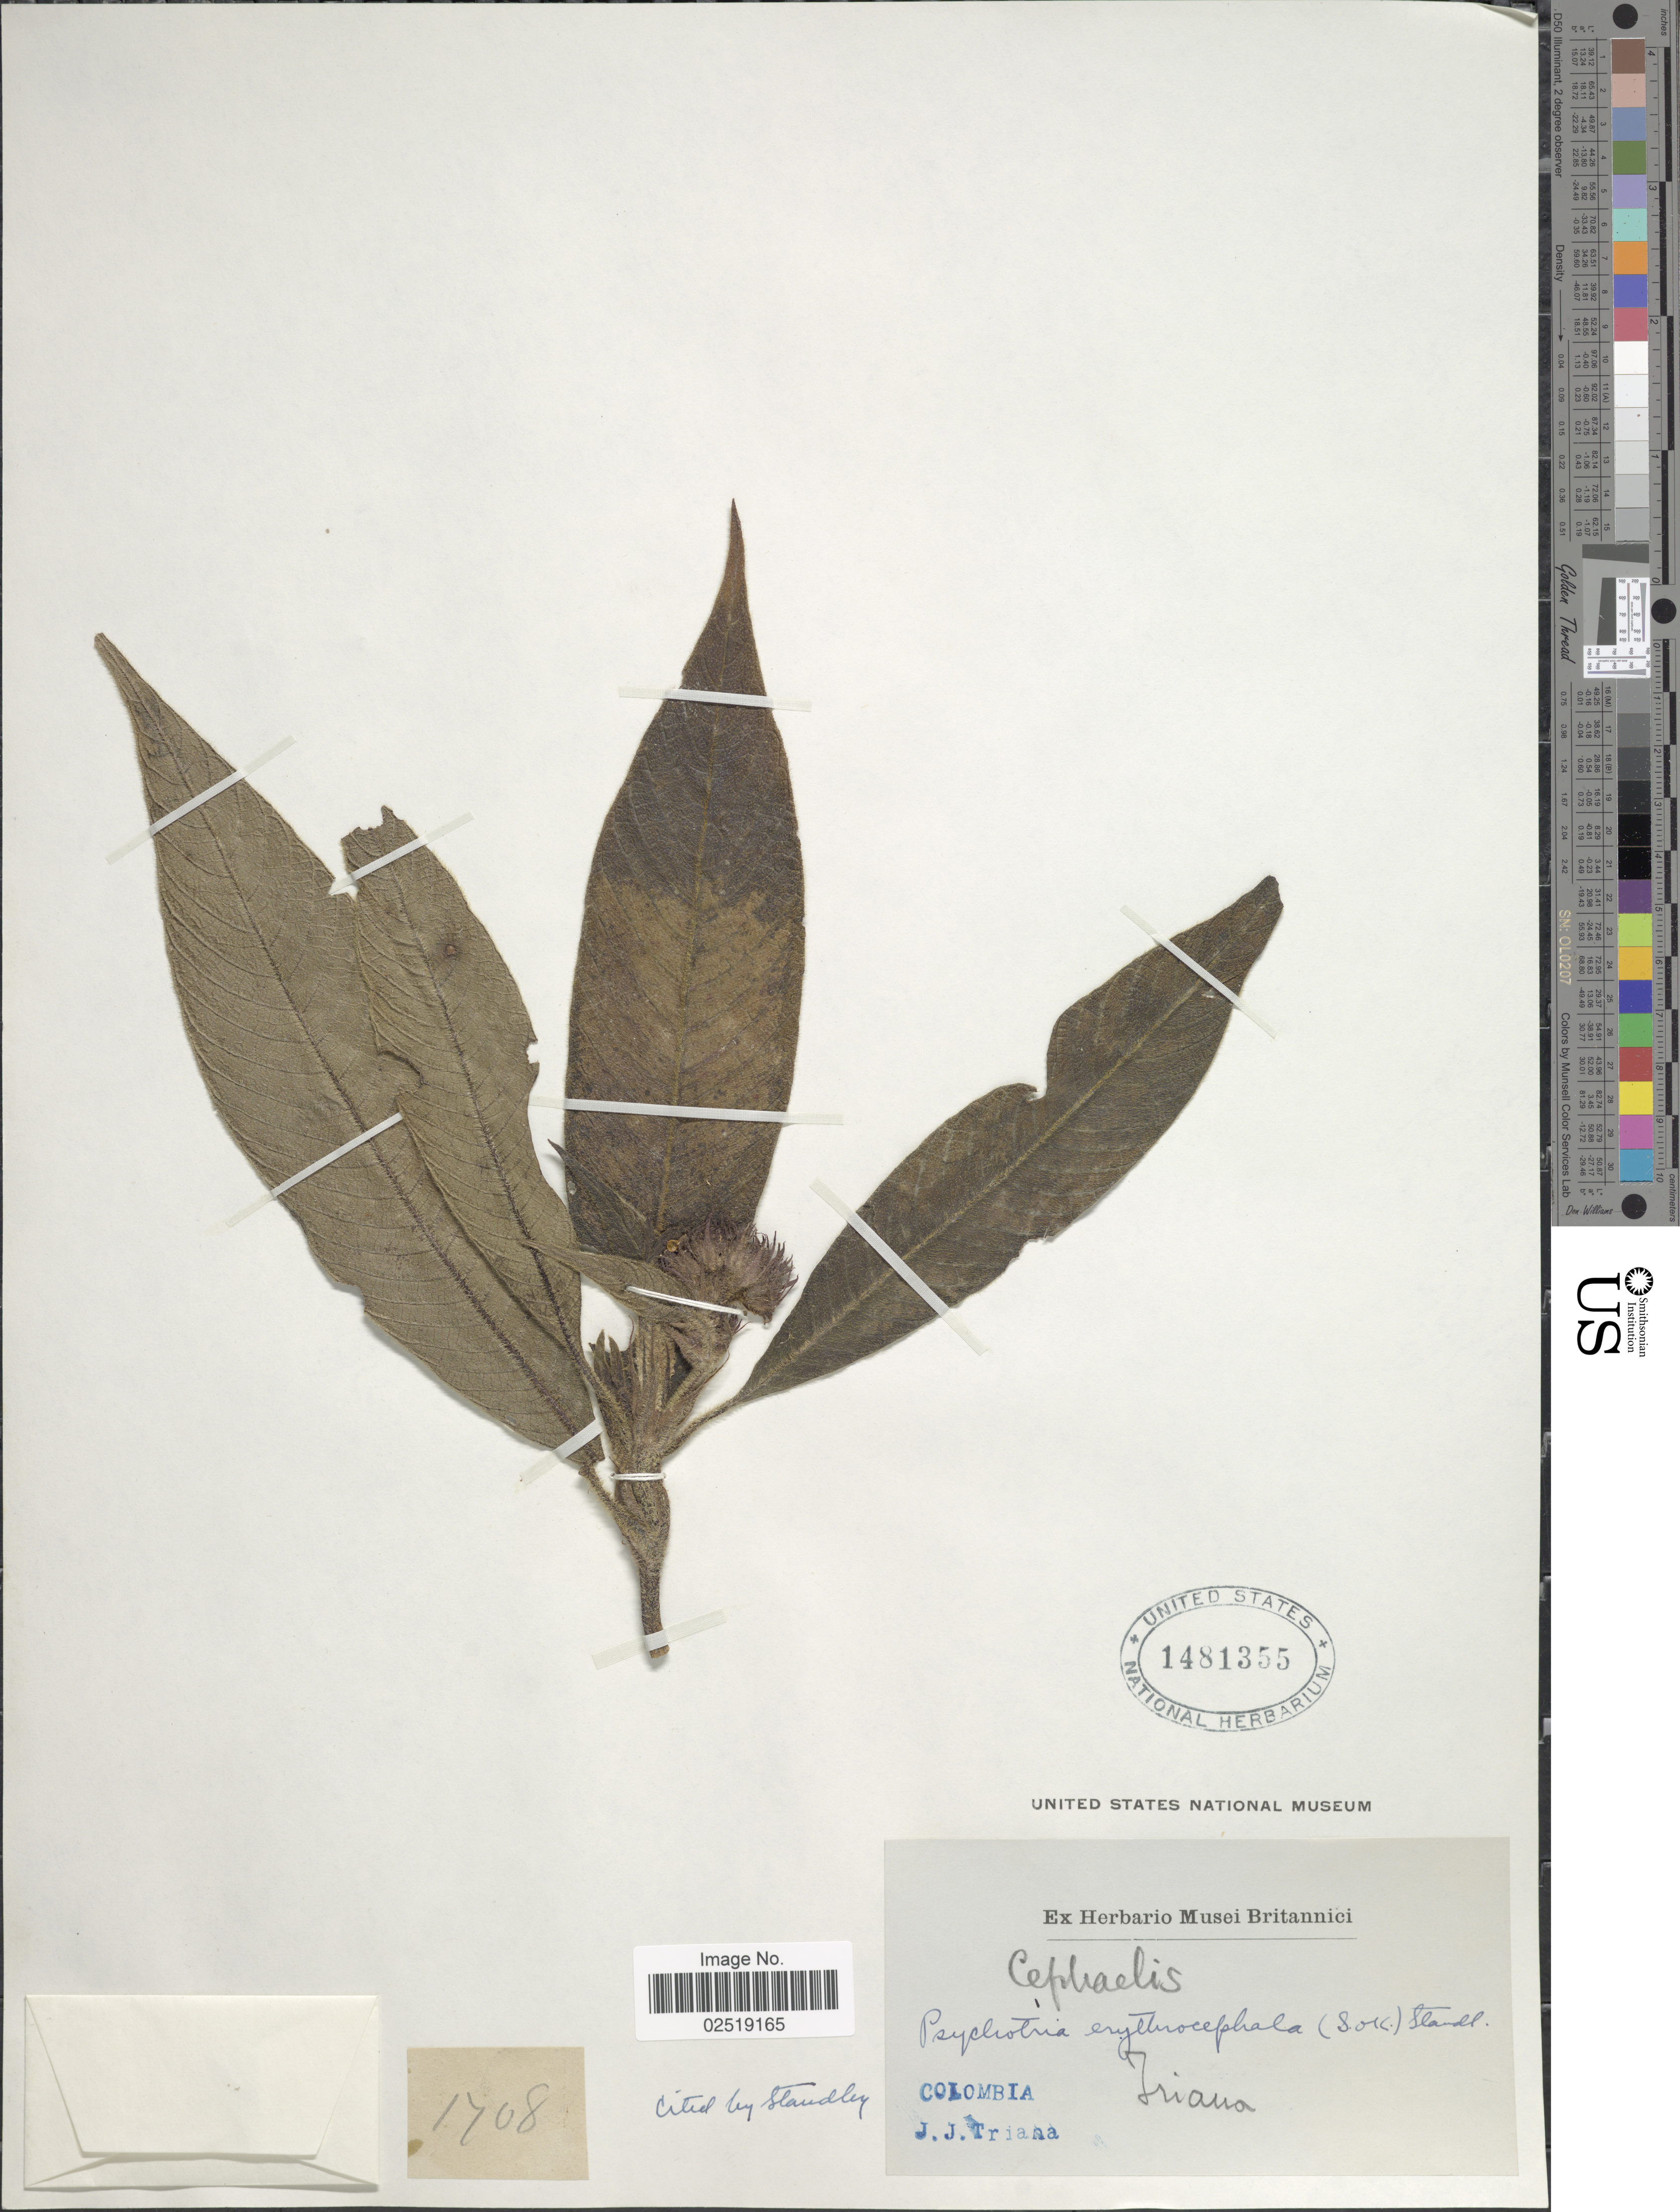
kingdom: Plantae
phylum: Tracheophyta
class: Magnoliopsida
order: Gentianales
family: Rubiaceae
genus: Psychotria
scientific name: Psychotria erythrocephala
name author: (K. Schum. & K. Krause) Standl.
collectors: J. J. Triana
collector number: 1708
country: Colombia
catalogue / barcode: US 1481355